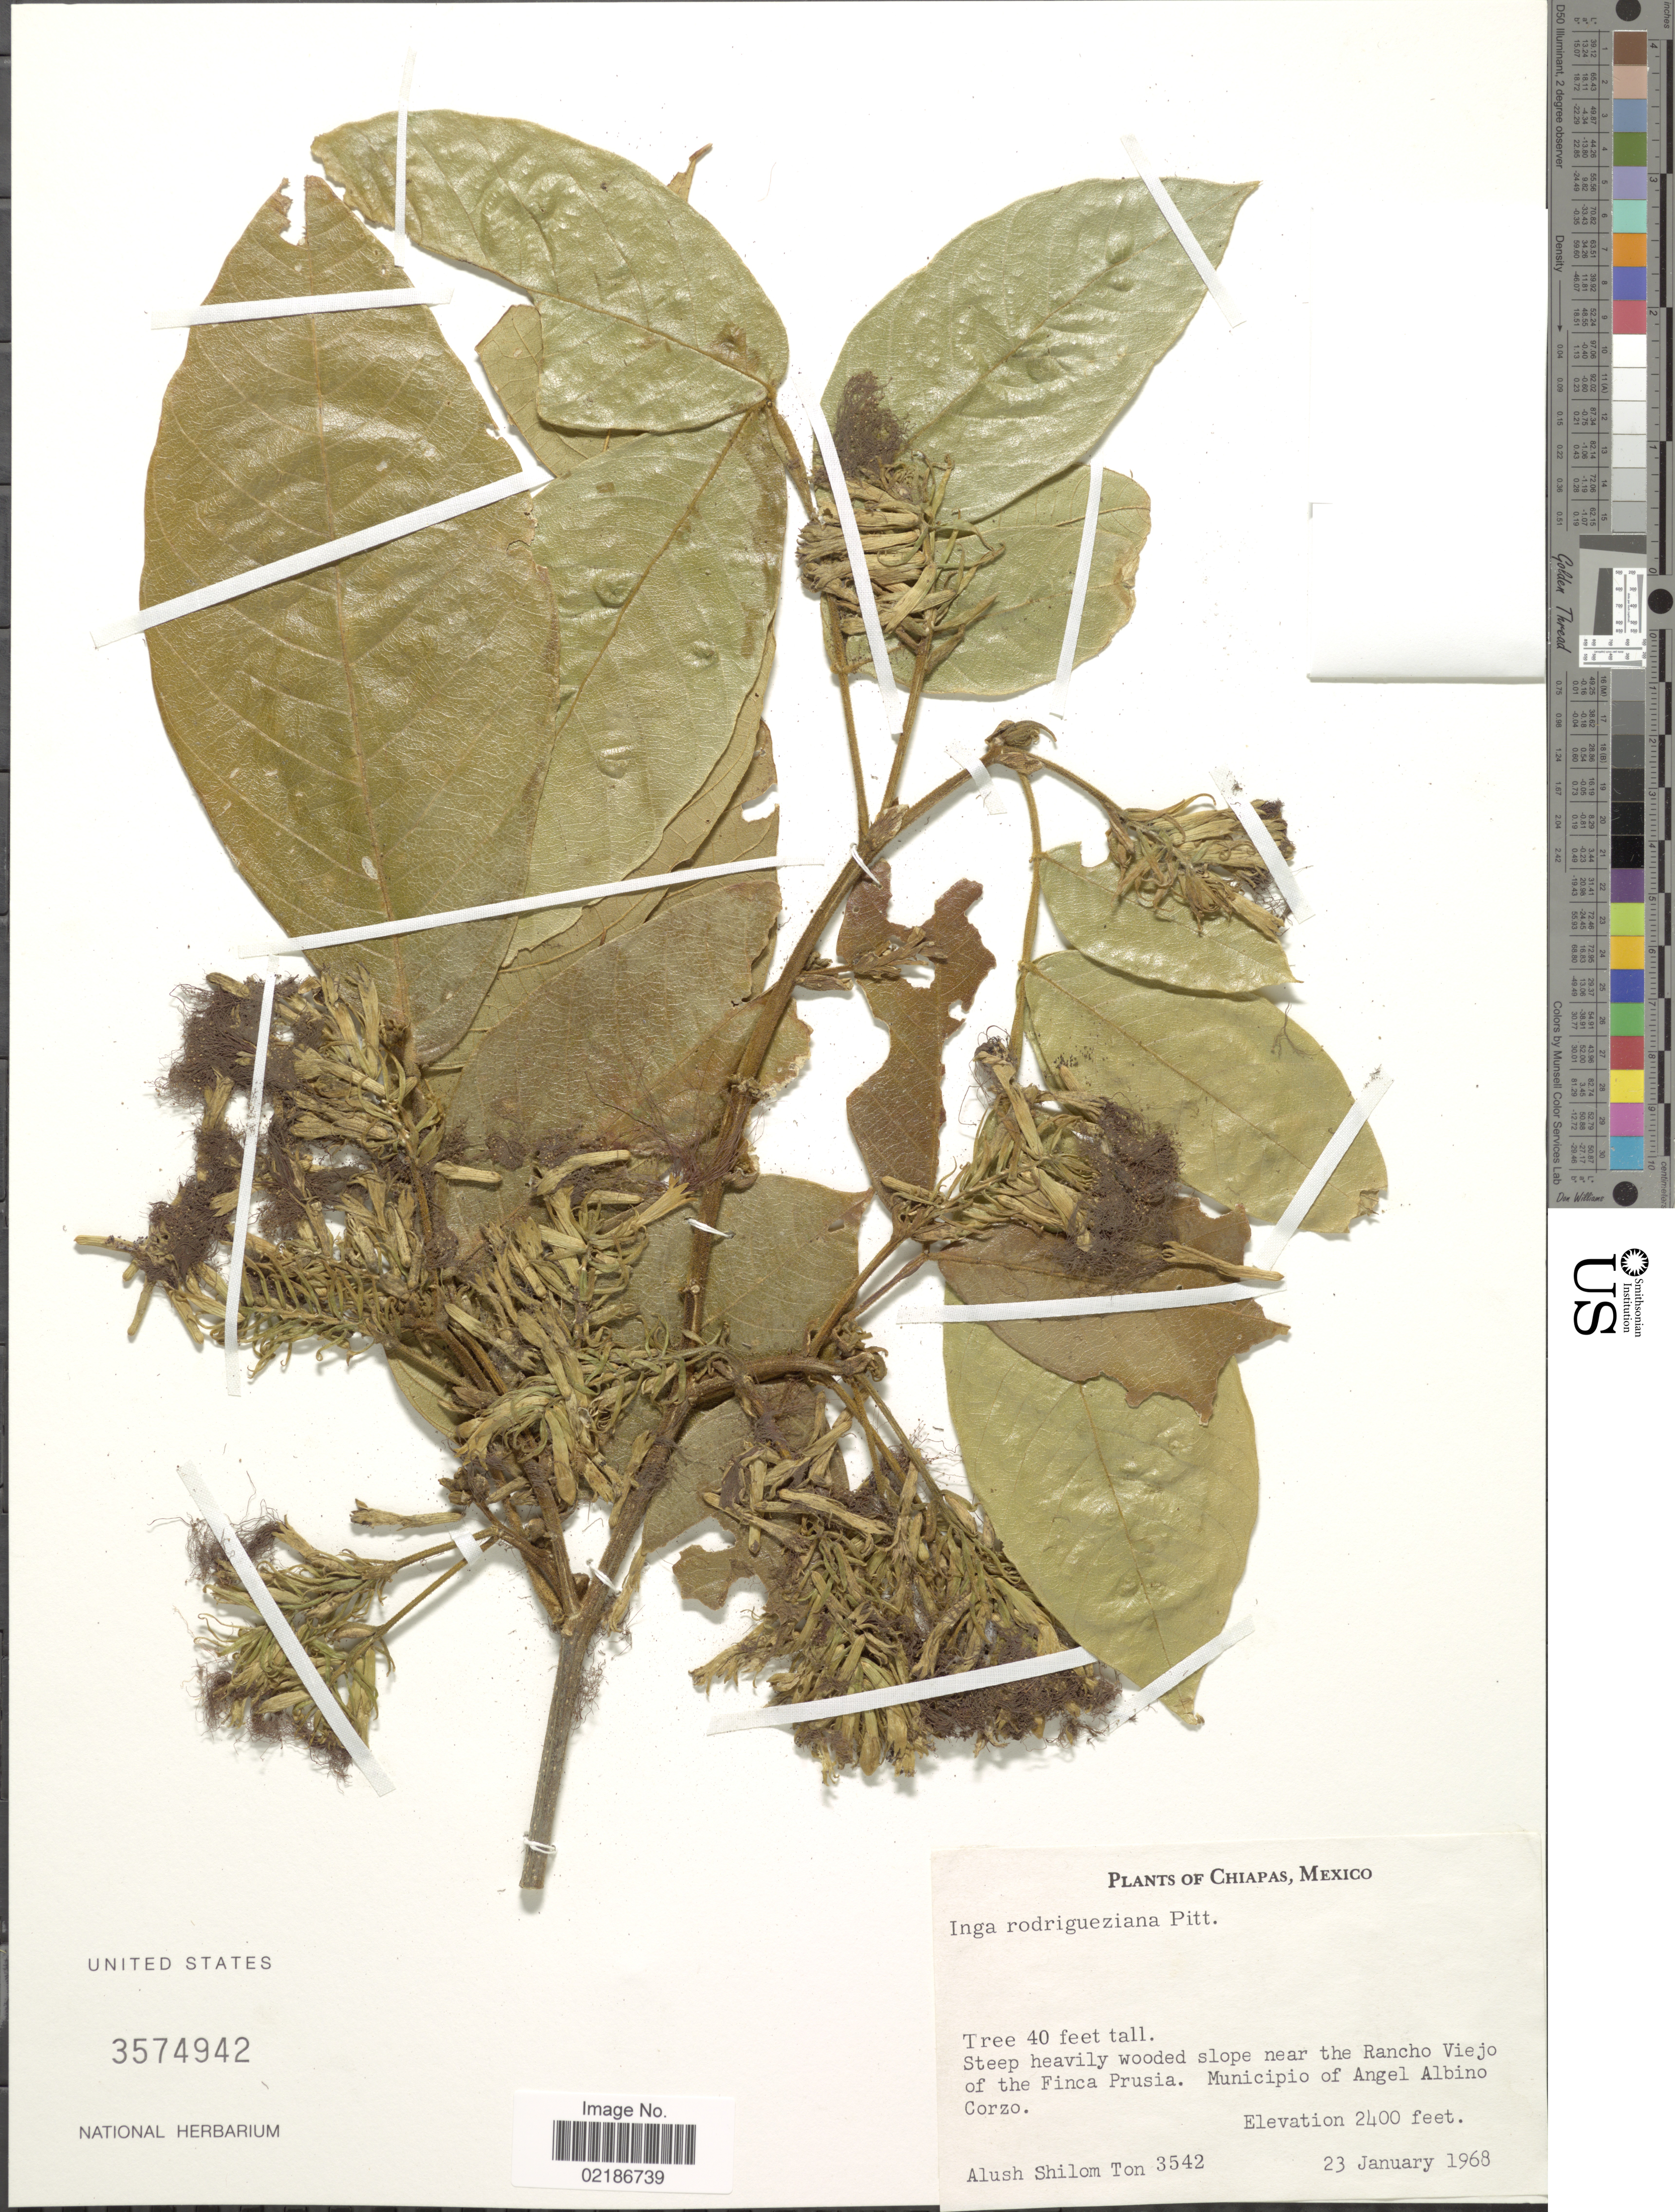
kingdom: Plantae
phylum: Tracheophyta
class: Magnoliopsida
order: Fabales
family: Fabaceae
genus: Inga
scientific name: Inga sapindoides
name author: Willd.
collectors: A. M. Ton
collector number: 3542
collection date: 1968-01-23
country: Mexico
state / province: Chiapas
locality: Near the Rancho Viejo of the Finca Prusia, Municipio of Angel Albino Corzo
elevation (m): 732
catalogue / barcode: US 3574942